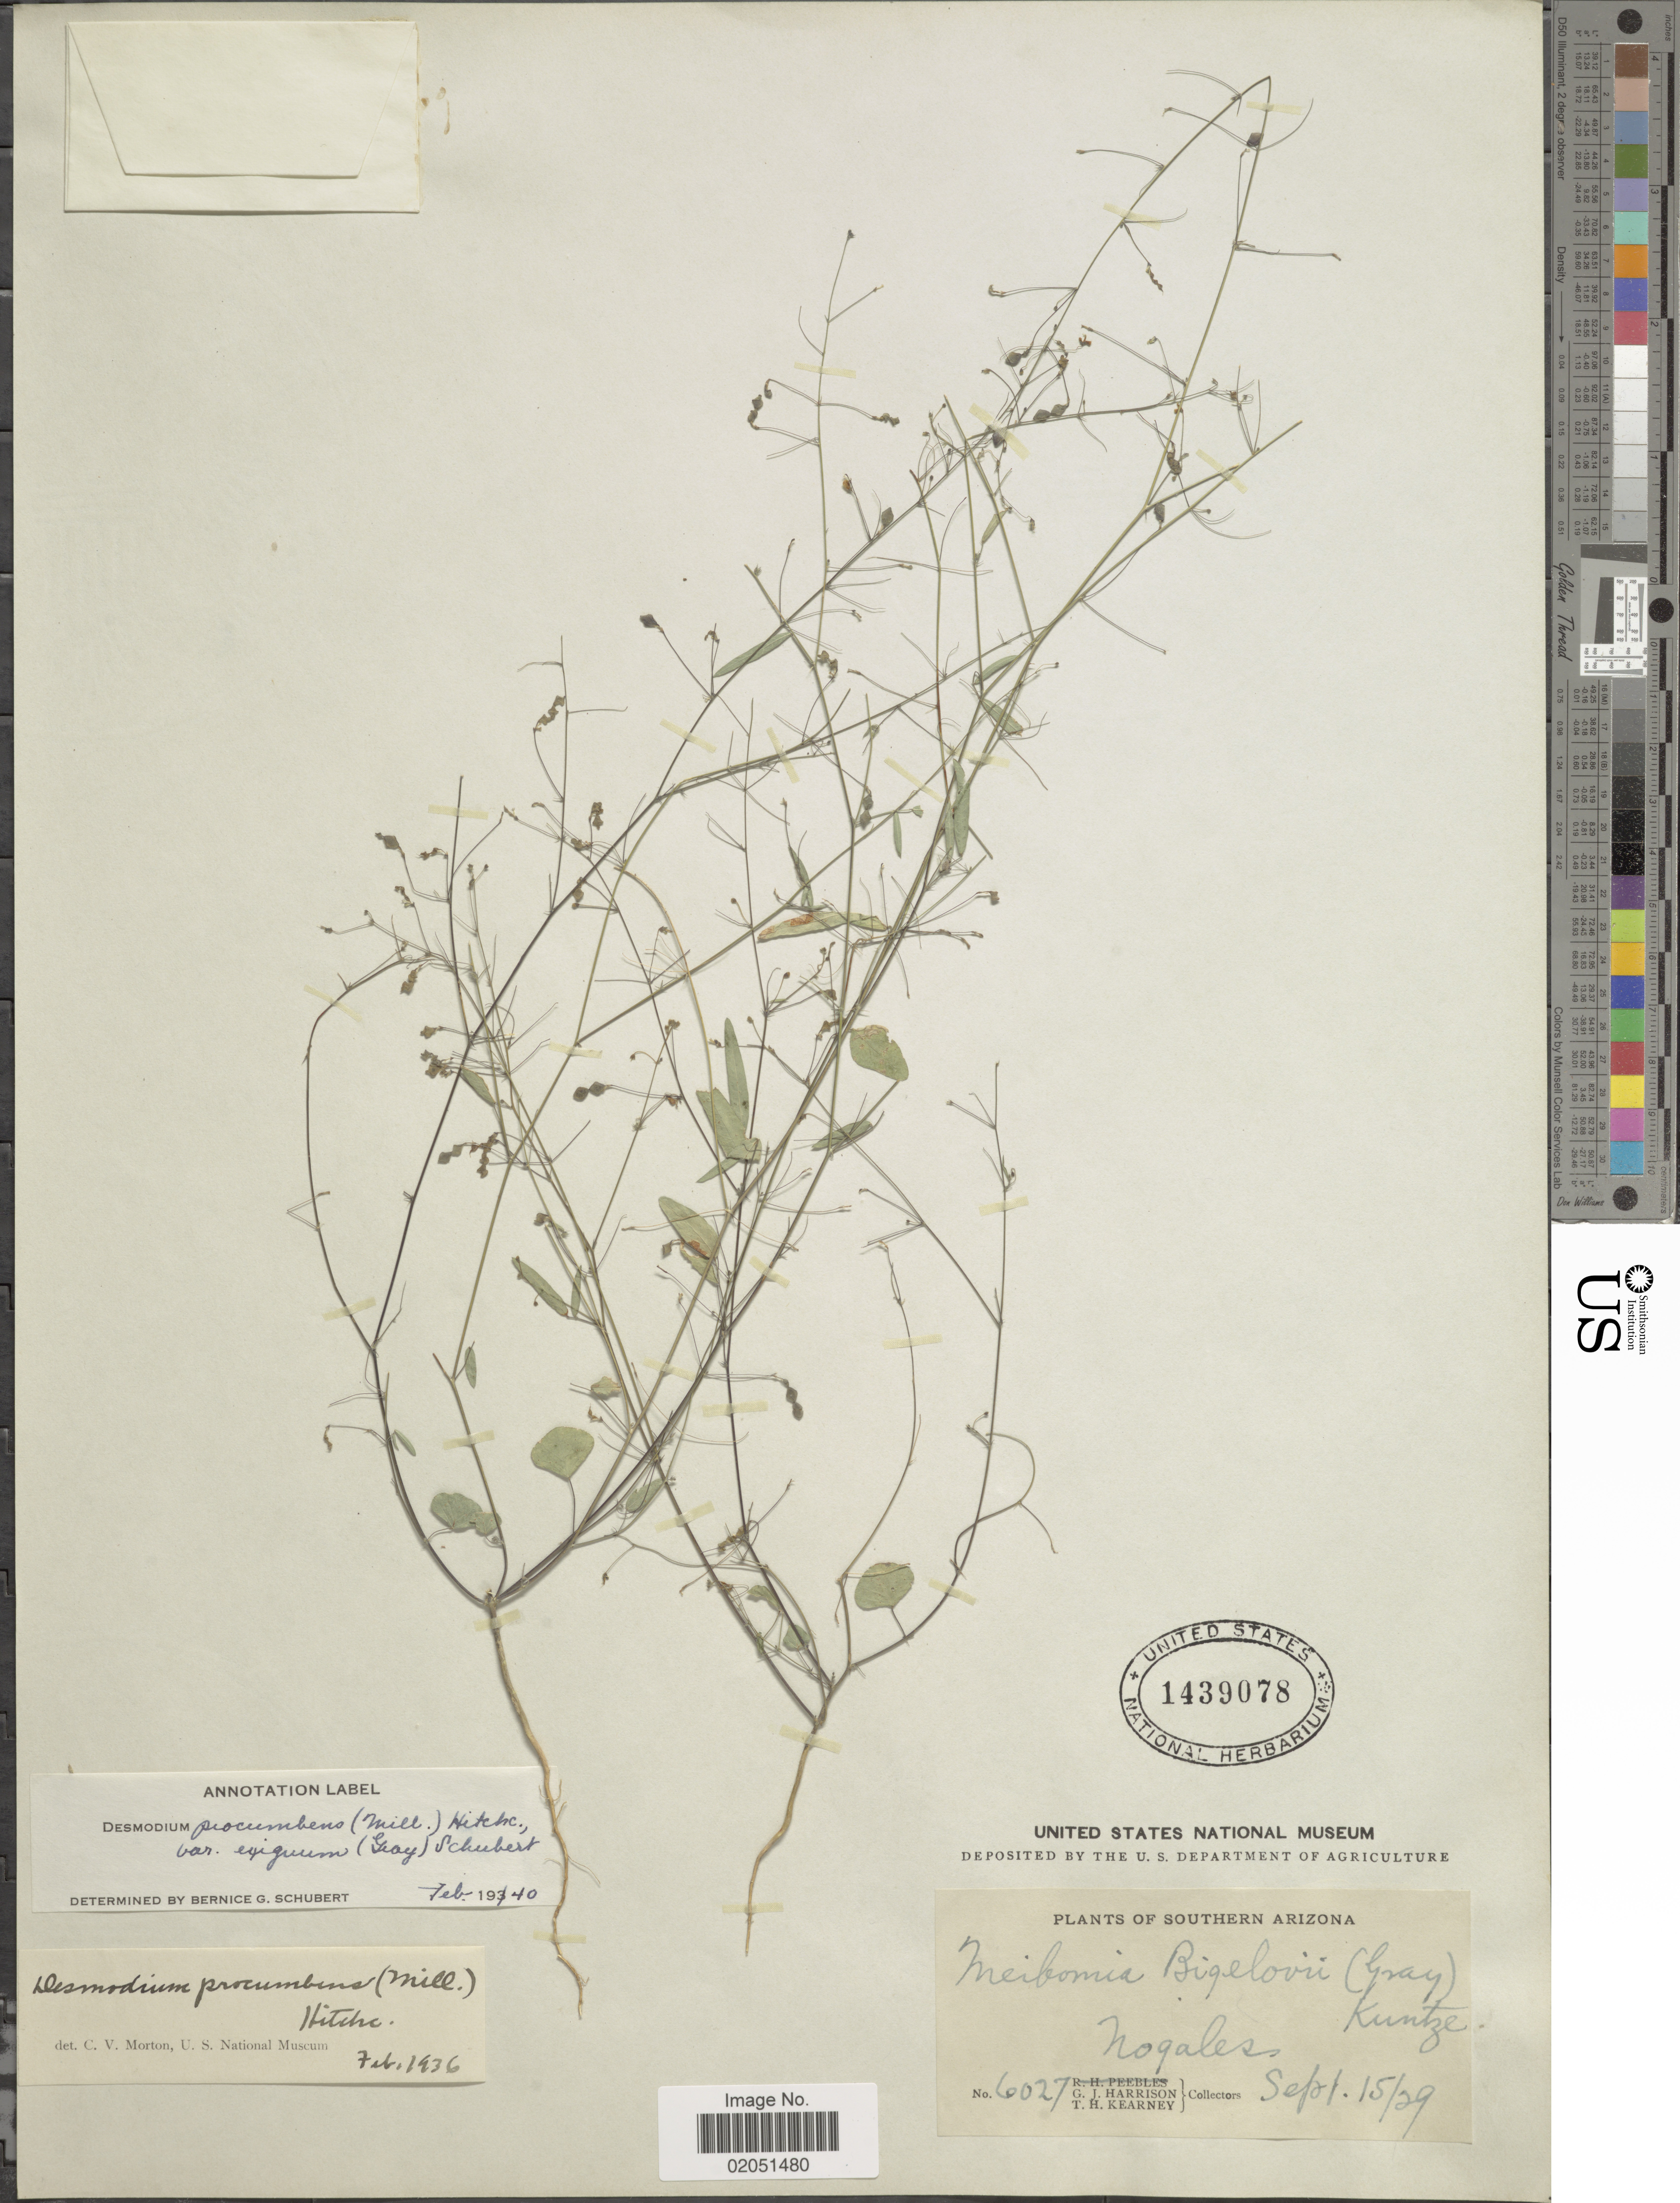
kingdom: Plantae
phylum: Tracheophyta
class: Magnoliopsida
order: Fabales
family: Fabaceae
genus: Desmodium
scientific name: Desmodium procumbens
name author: (Mill.) Hitchc.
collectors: G. J. Harrison & T. H. Kearney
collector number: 6027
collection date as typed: Transcribed d/m/y: 15/9/29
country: United States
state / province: Arizona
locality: Southern Arizona, Nogales.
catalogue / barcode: US 1439078